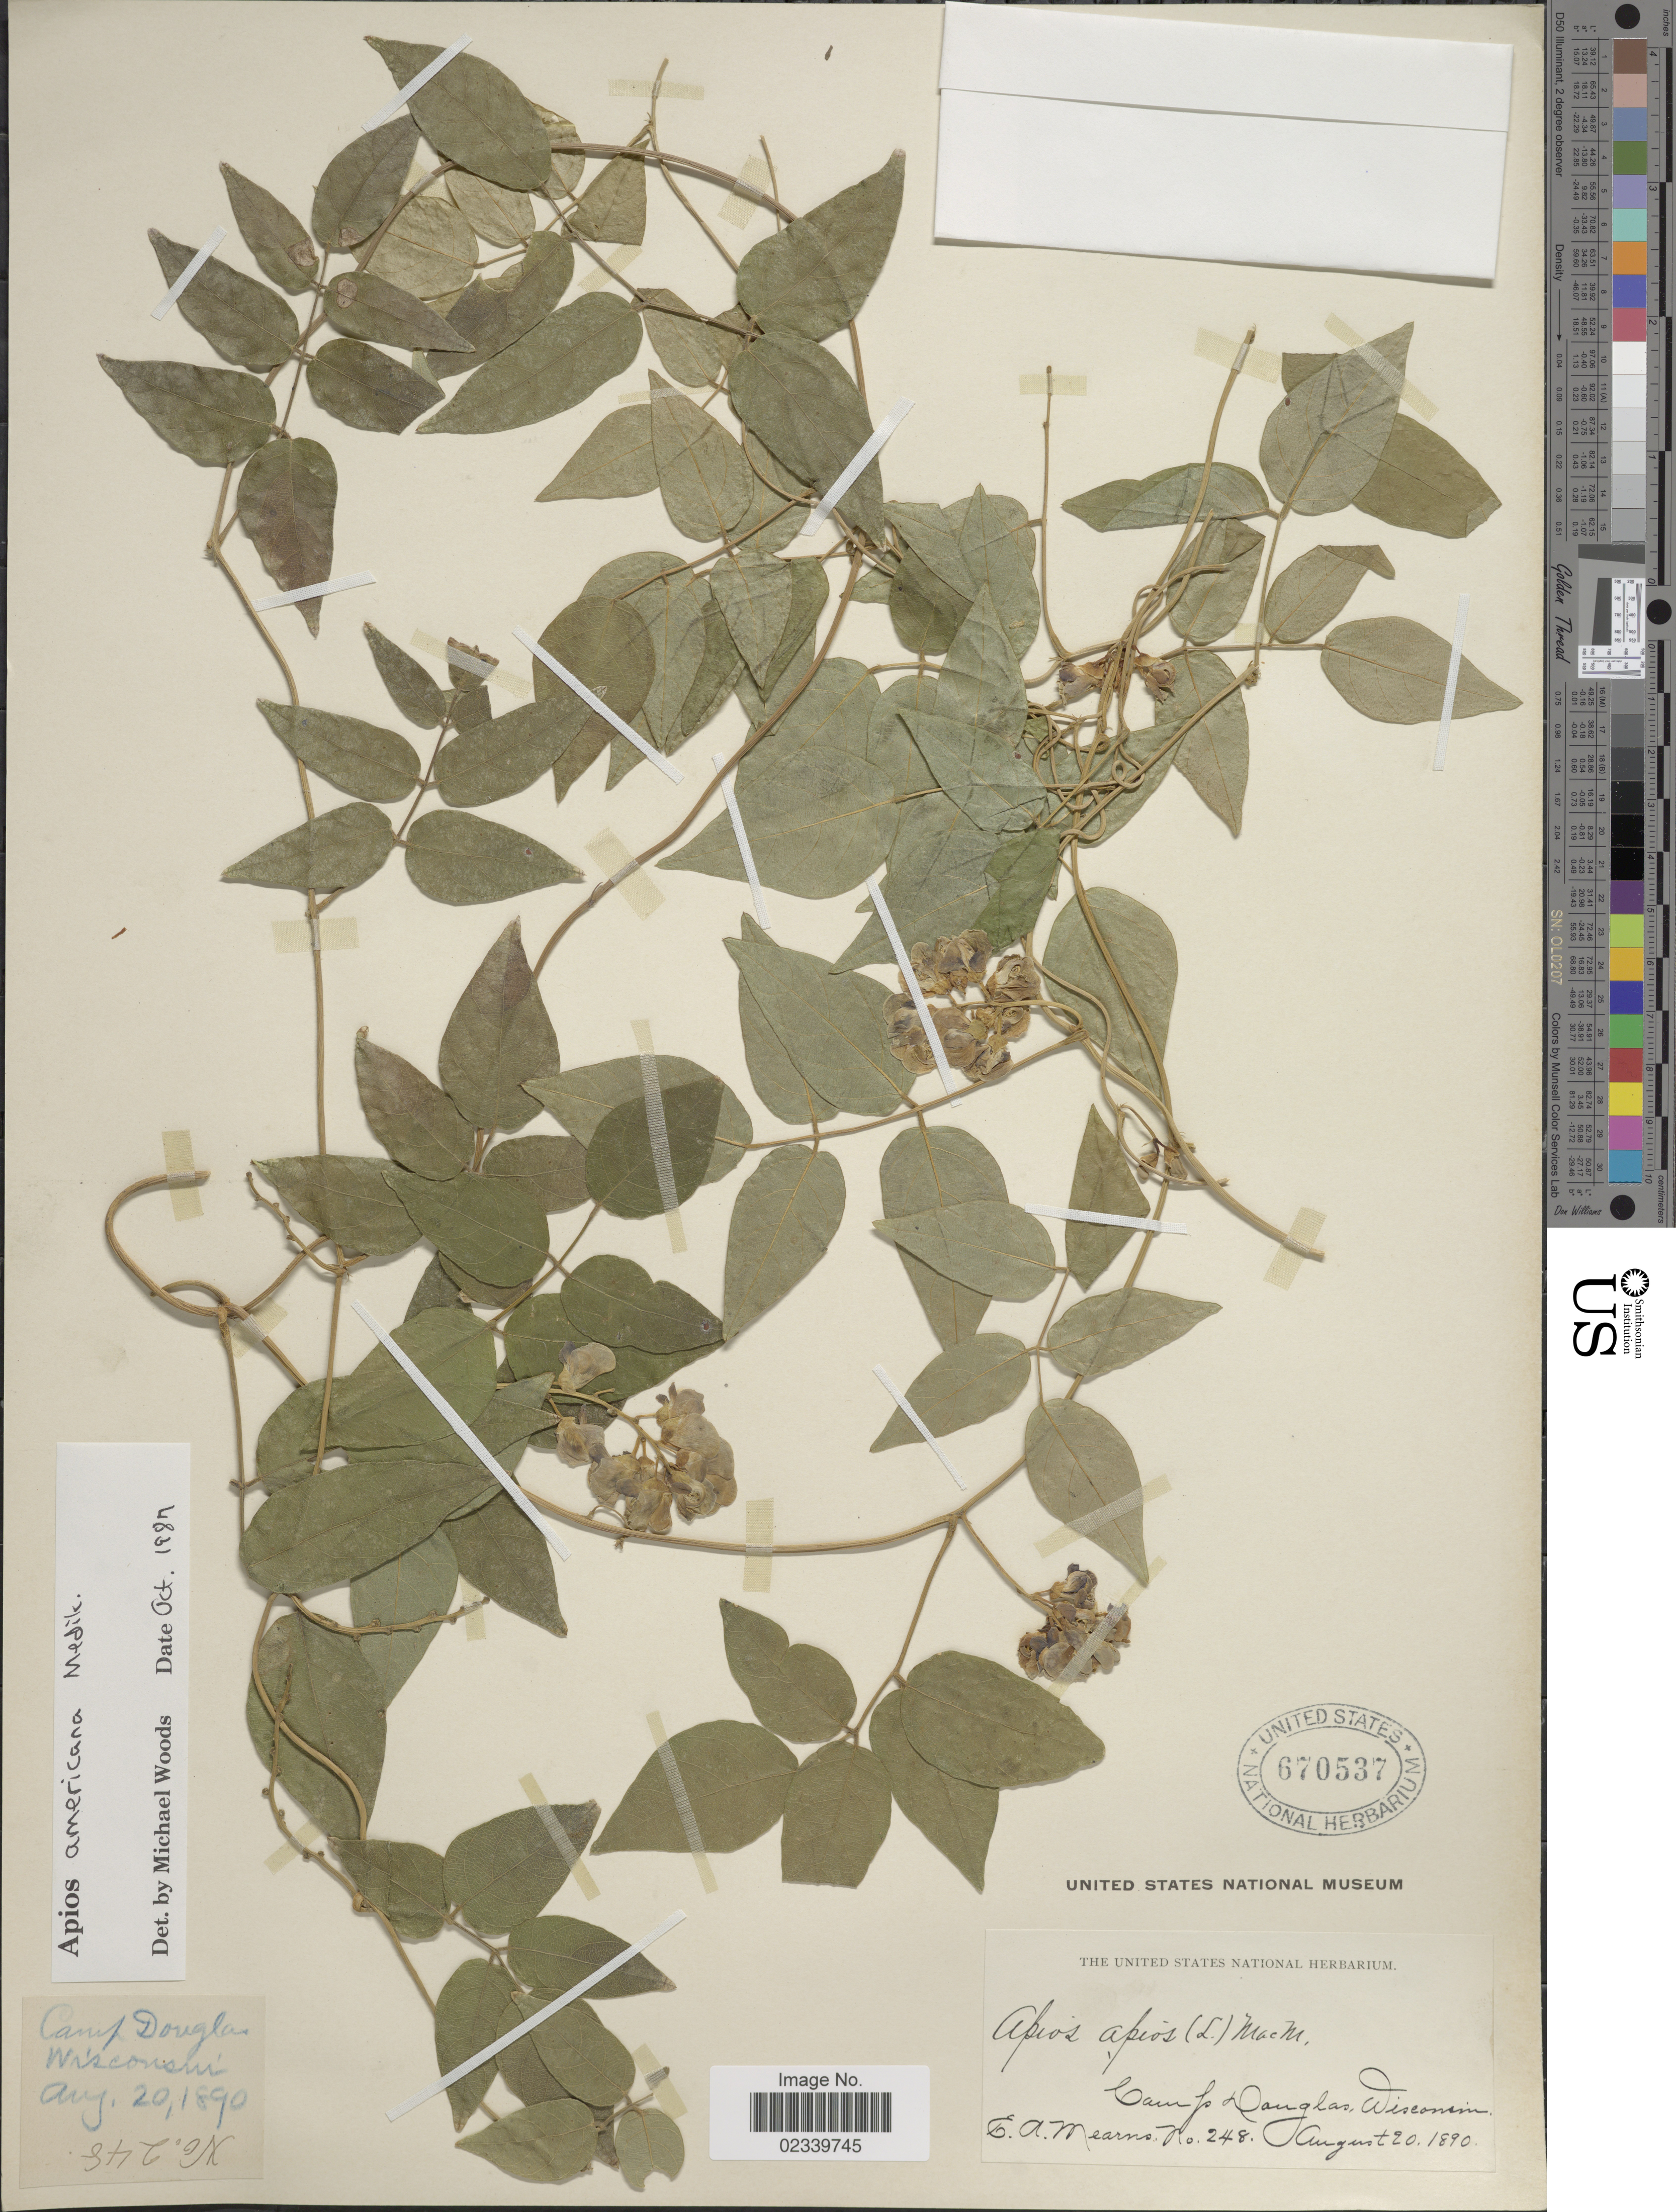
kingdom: Plantae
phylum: Tracheophyta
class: Magnoliopsida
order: Fabales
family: Fabaceae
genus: Apios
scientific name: Apios americana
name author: Medik.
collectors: E. Means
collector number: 248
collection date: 1890-08-20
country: United States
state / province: Wisconsin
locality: Camp of Dauglas Wisconsin.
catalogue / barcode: US 670537